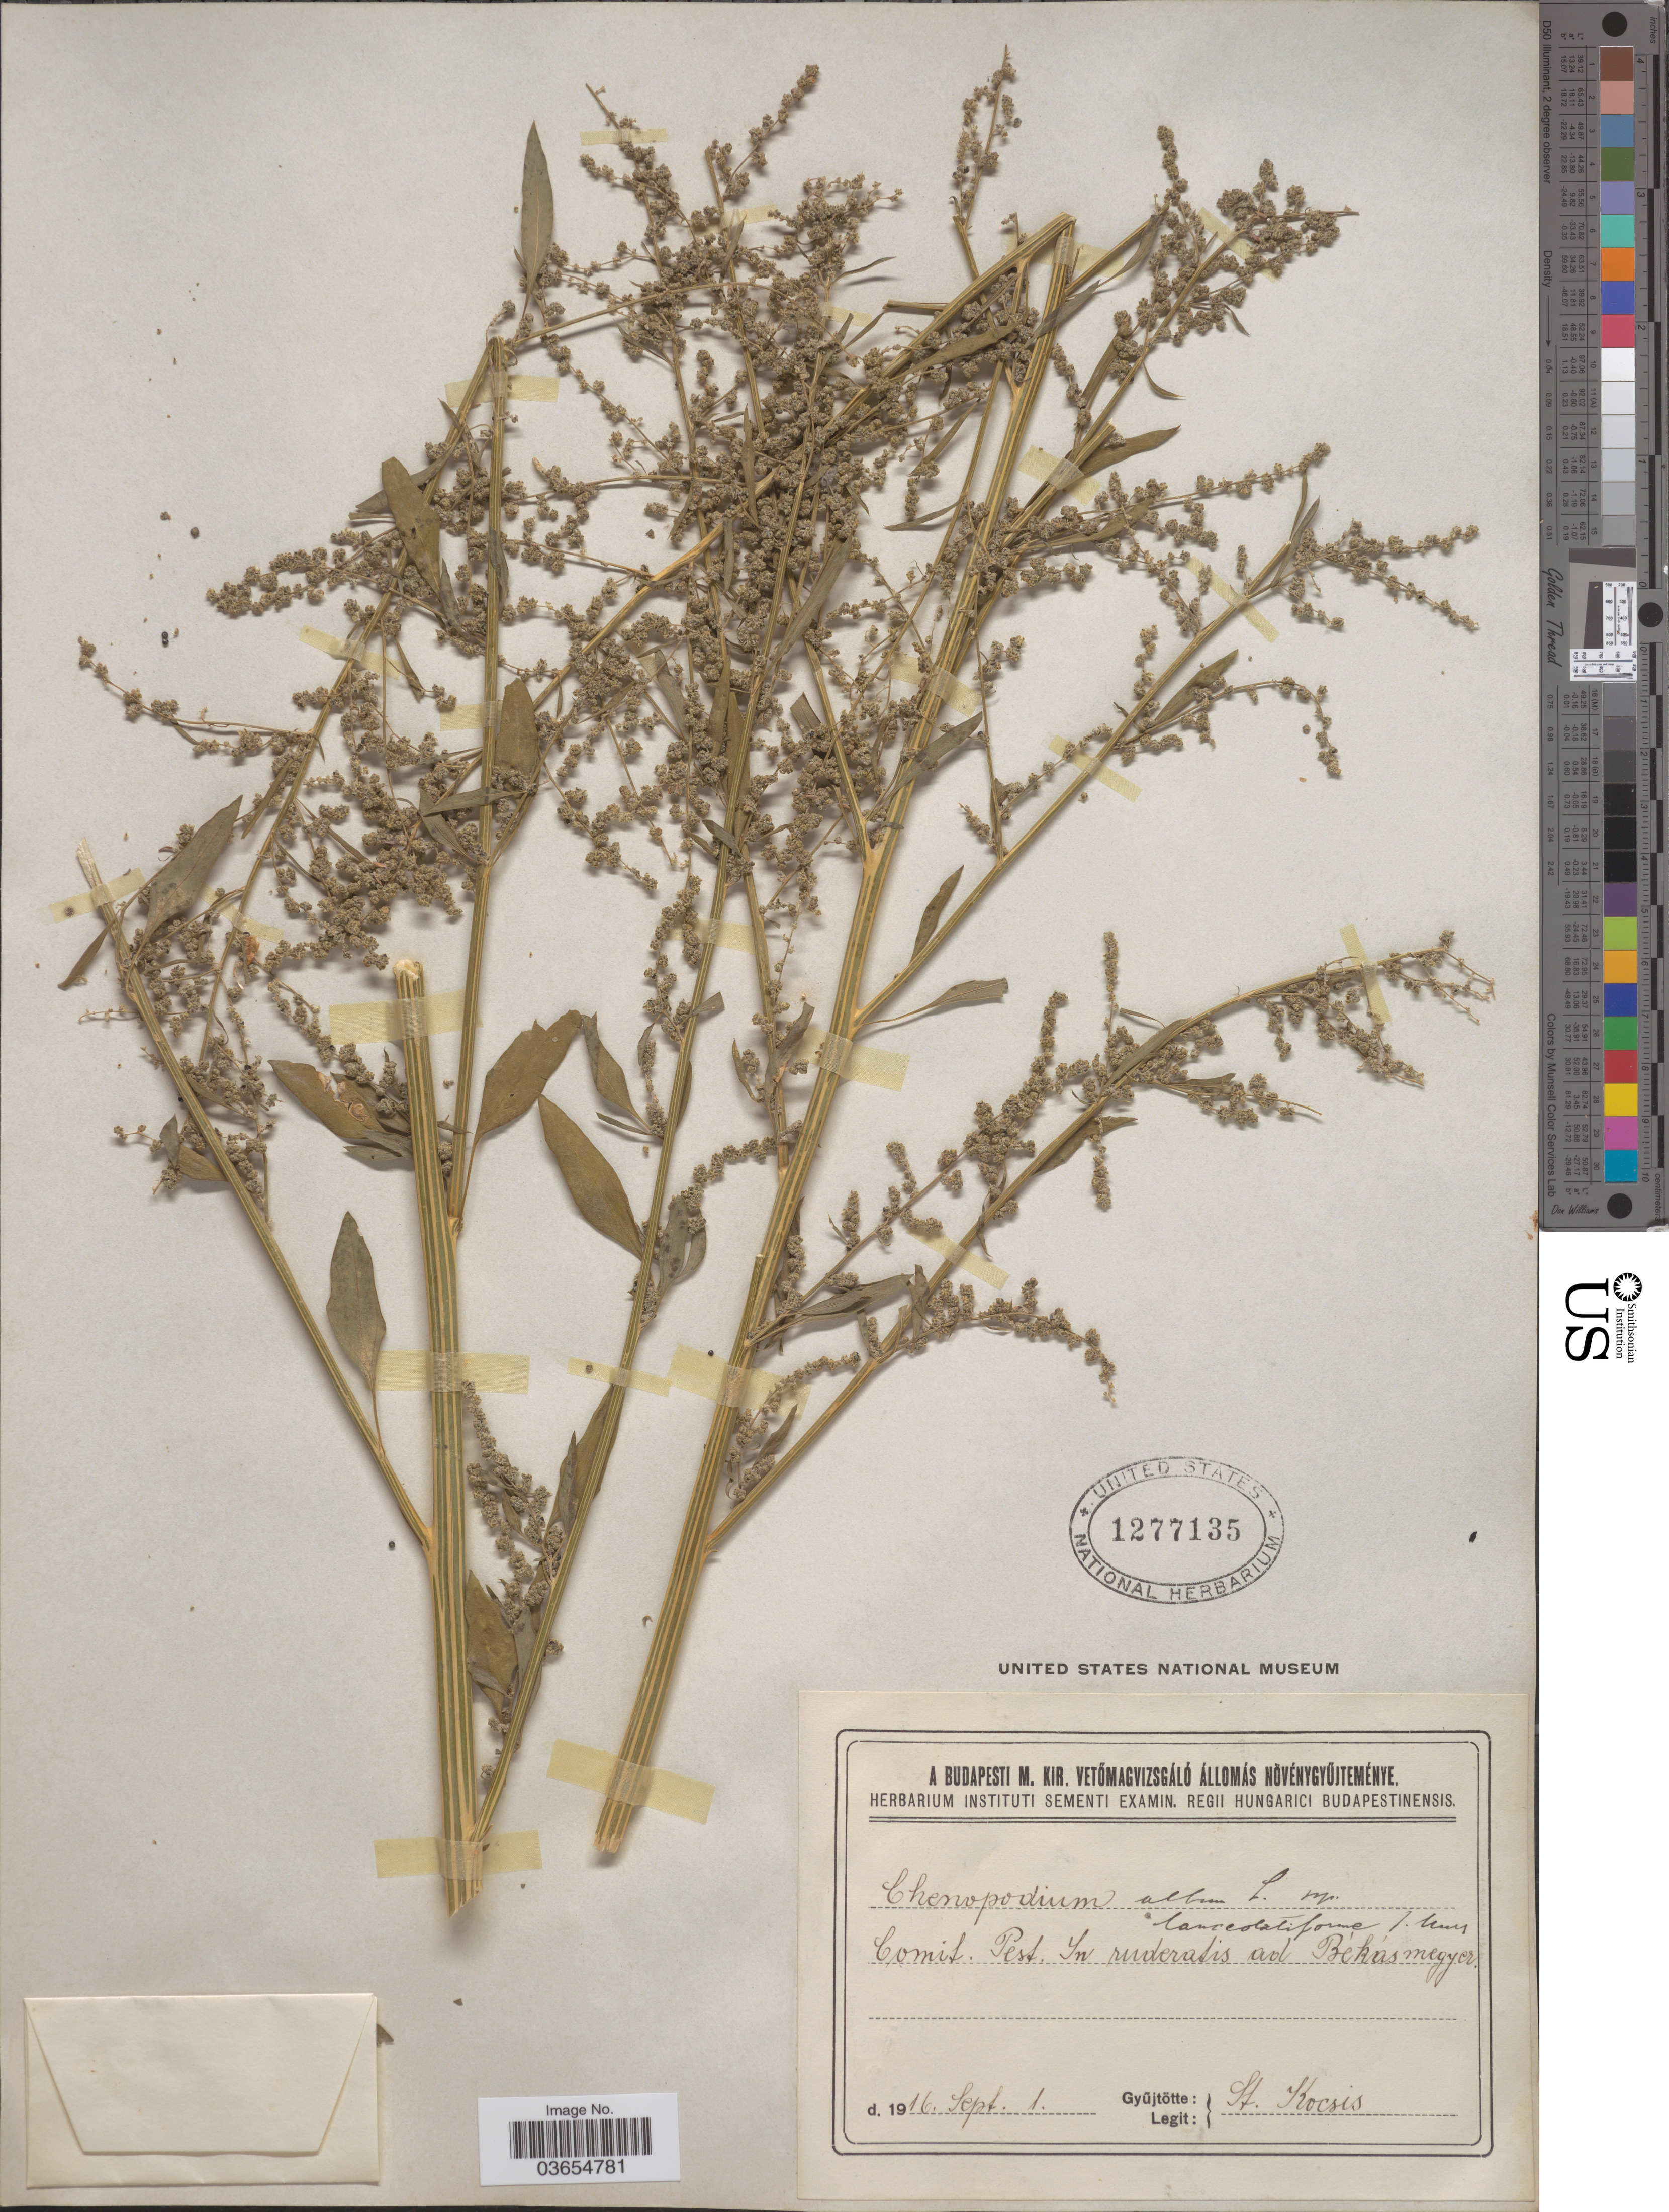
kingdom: Plantae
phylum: Tracheophyta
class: Magnoliopsida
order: Caryophyllales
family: Amaranthaceae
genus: Chenopodium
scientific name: Chenopodium album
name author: L.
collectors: St. Kocsis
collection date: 1916-09-01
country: Hungary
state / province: Budapest, Capital District of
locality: Comit. Pest. In ruderatis ad Békás megyer.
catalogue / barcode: US 1277135